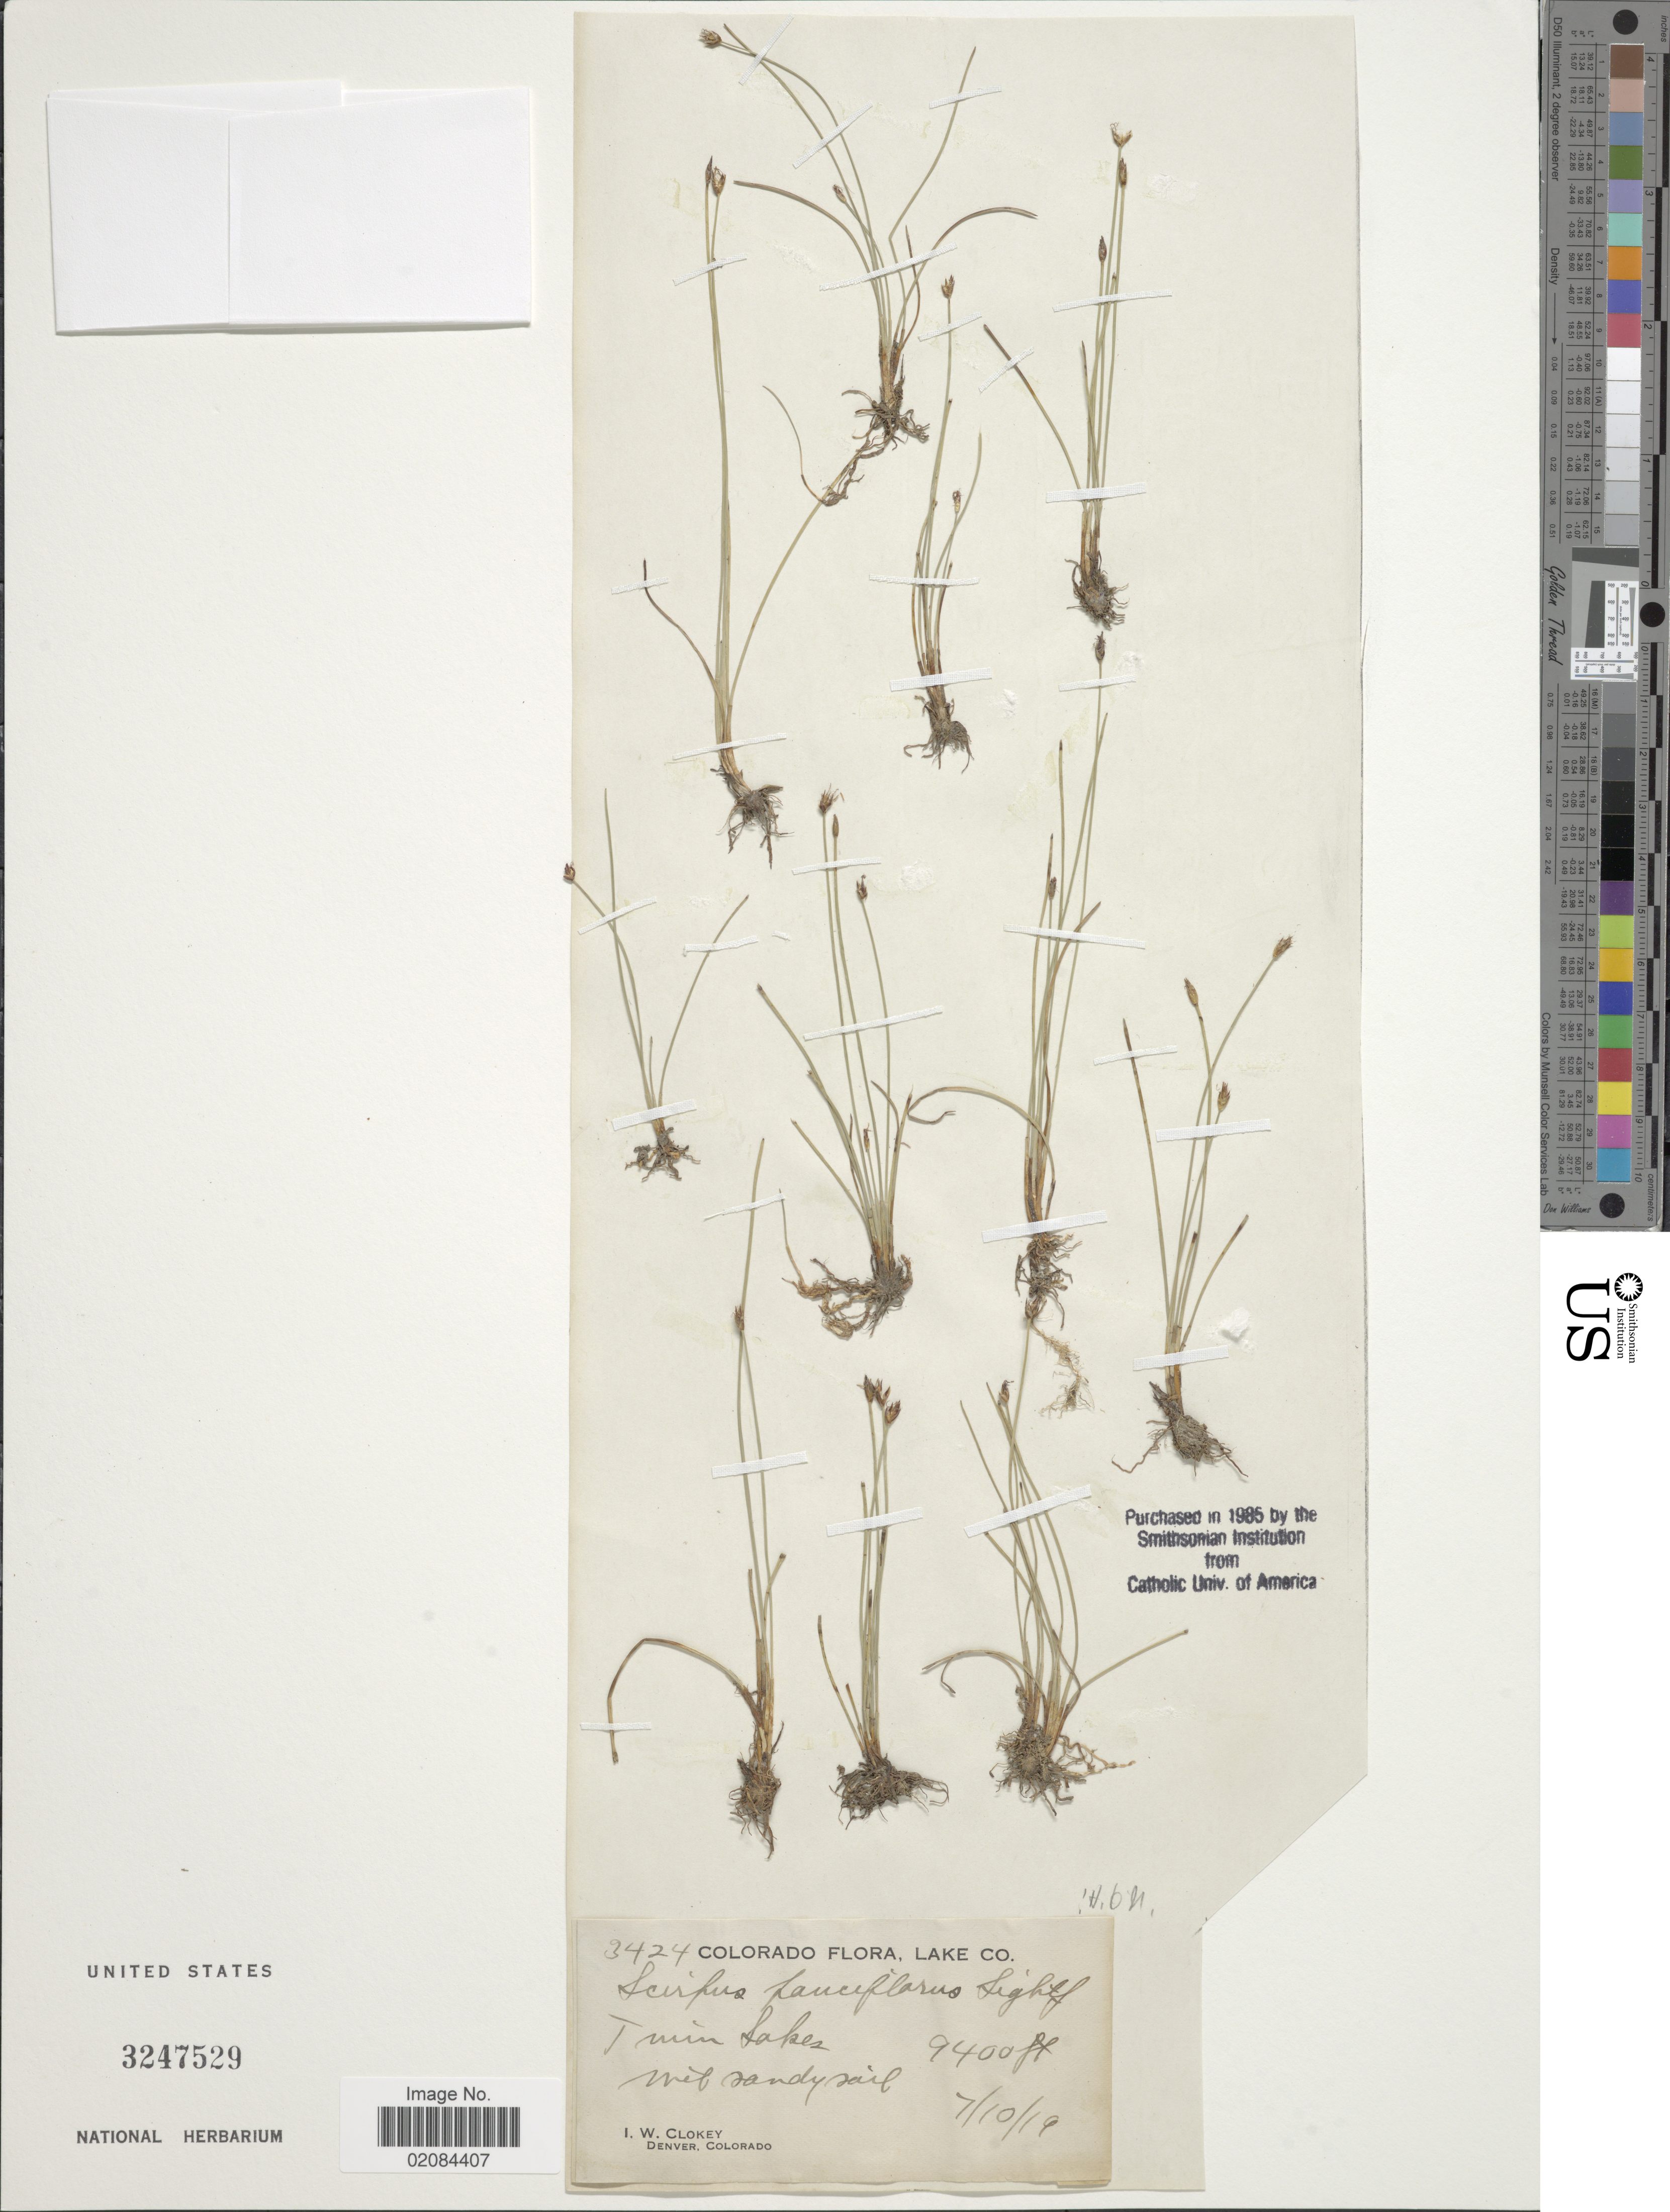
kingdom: Plantae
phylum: Tracheophyta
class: Liliopsida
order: Poales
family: Cyperaceae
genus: Eleocharis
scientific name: Eleocharis quinqueflora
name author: (Hartmann) O. Schwarz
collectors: I. W. Clokey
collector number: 3424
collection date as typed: Transcribed d/m/y: 10/7/19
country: United States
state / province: Colorado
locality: Lake Co. Twin Lakes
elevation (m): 2865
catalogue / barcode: US 3247529